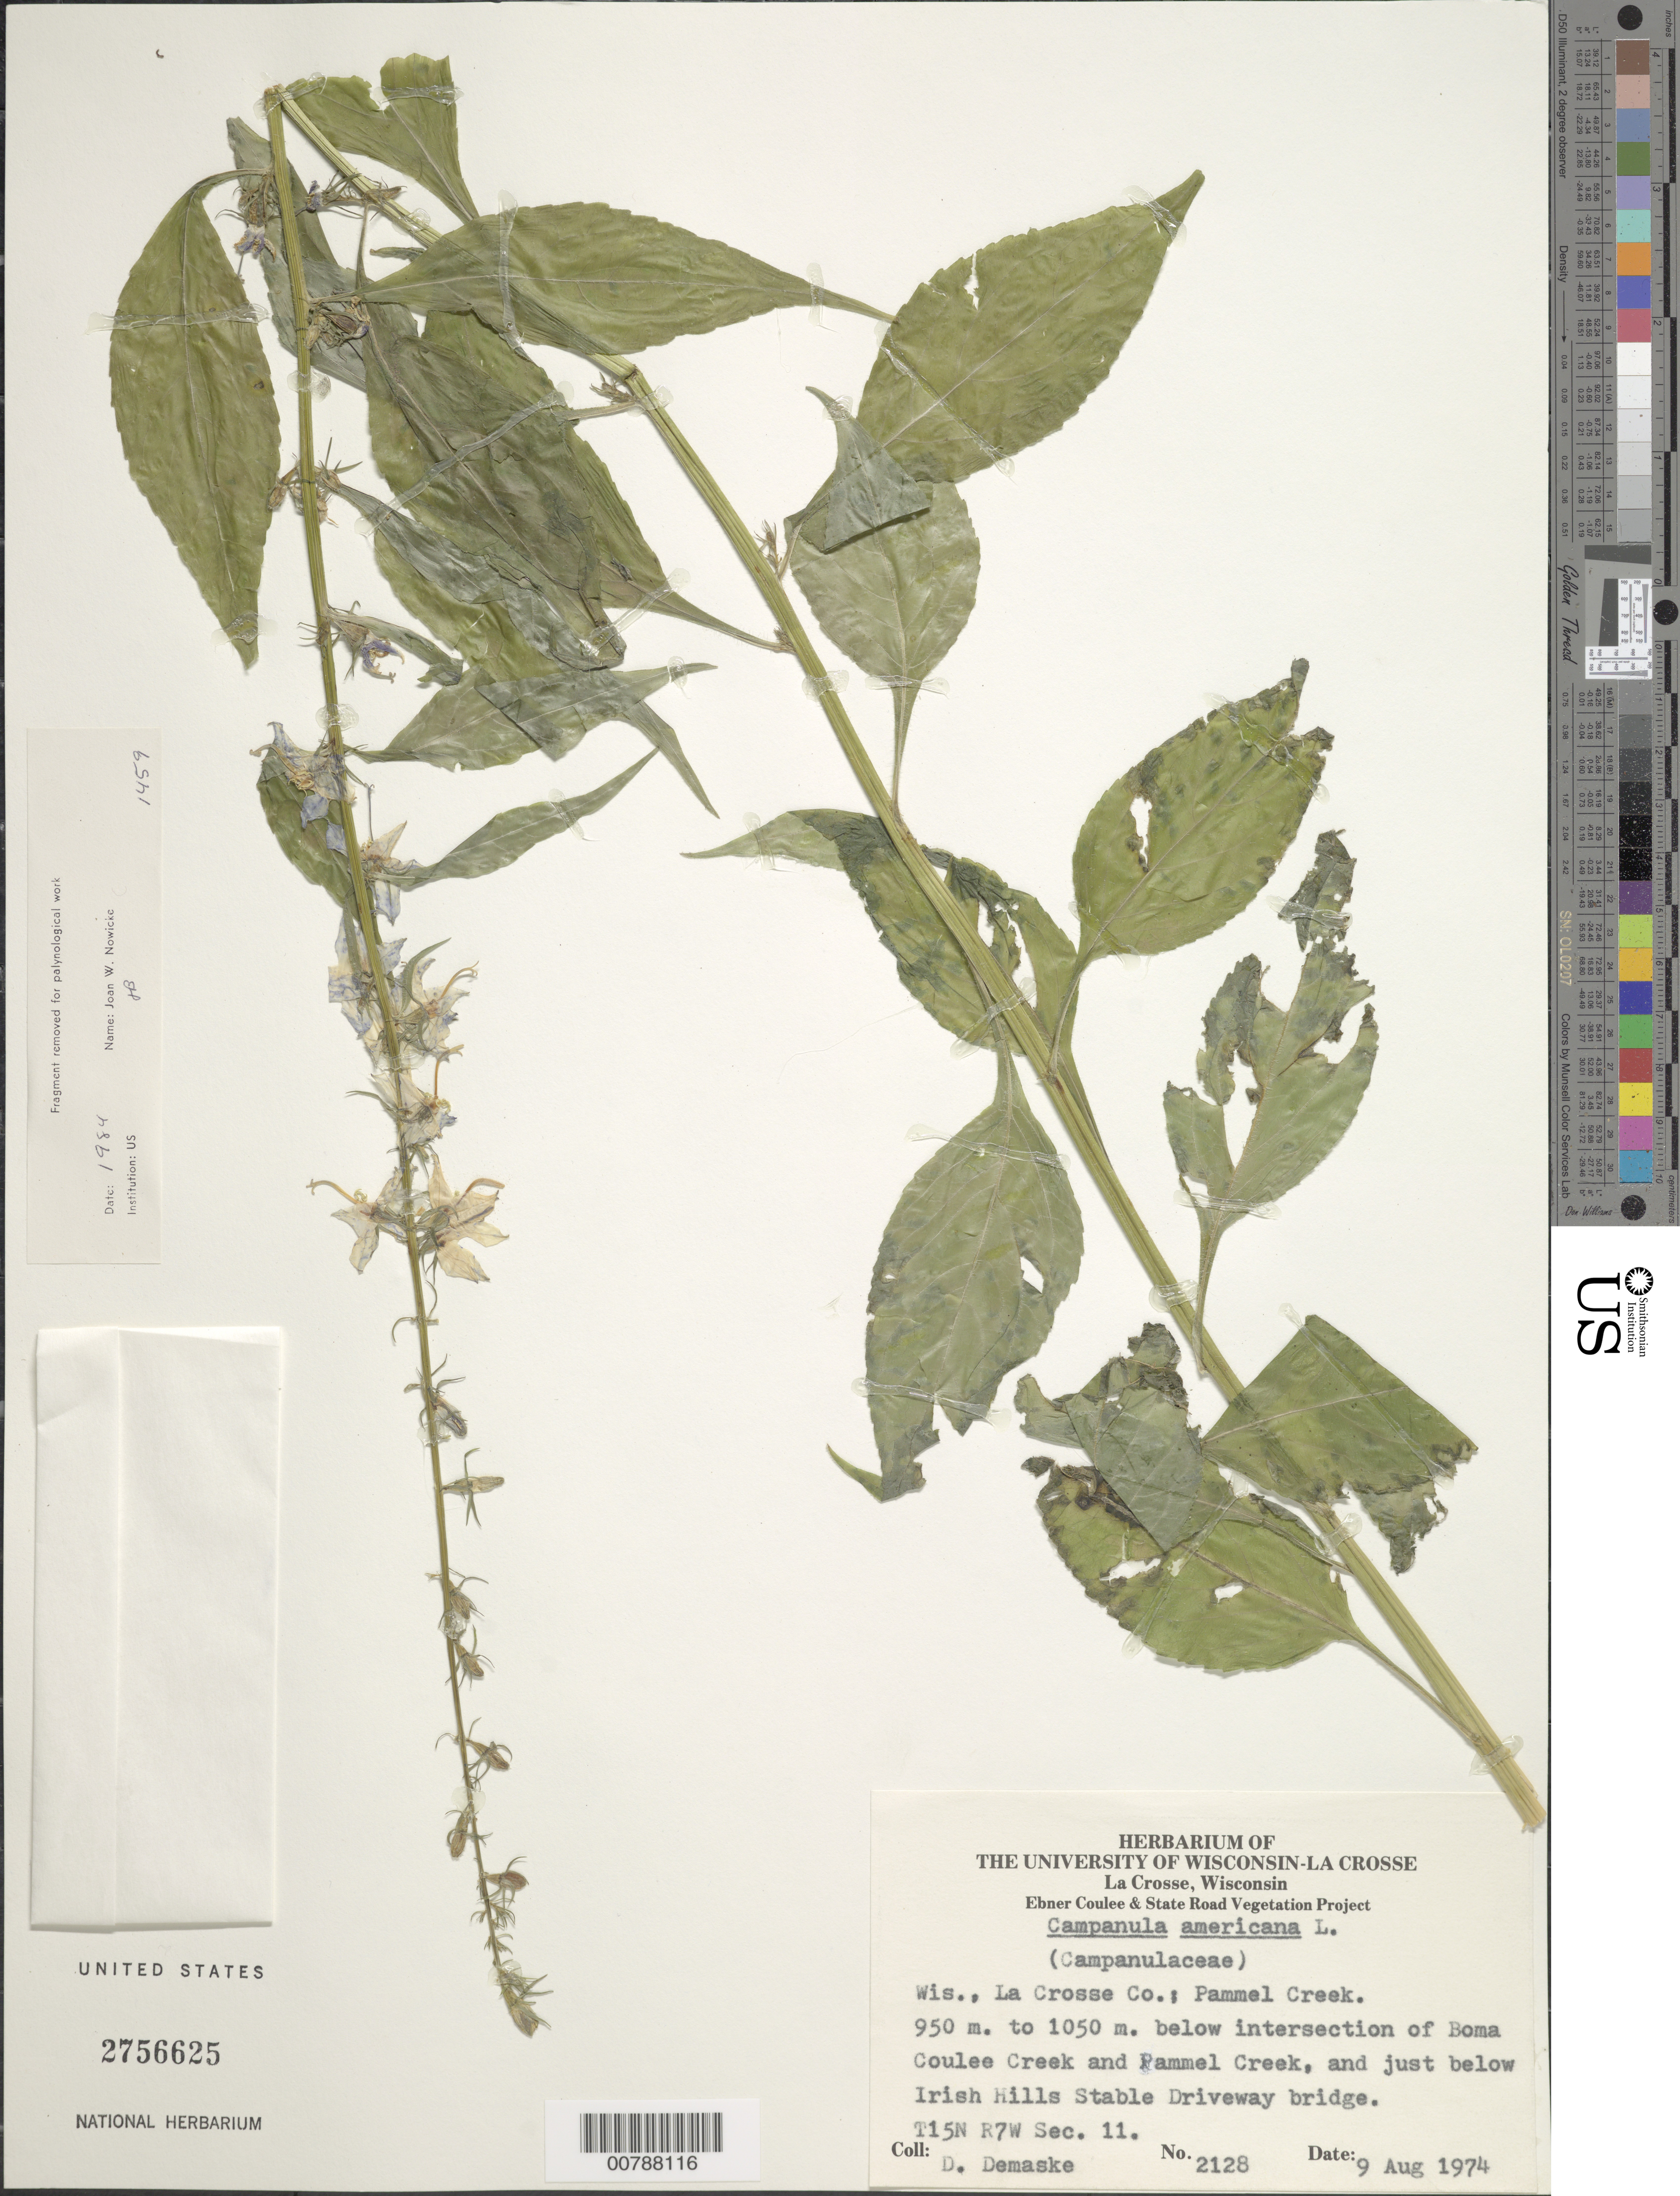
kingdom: Plantae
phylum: Tracheophyta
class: Magnoliopsida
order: Asterales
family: Campanulaceae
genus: Campanula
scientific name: Campanula americana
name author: L.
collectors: D. Demaske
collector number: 2128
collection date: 1974-08-09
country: United States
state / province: Wisconsin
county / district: La Crosse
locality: Pammel Creek. Below intersection of Boma Coulee Creek and Pammel Creek, and just below Irish Hills Stable Driveway bridge. T15N R7W Sec. 11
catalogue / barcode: US 2756625